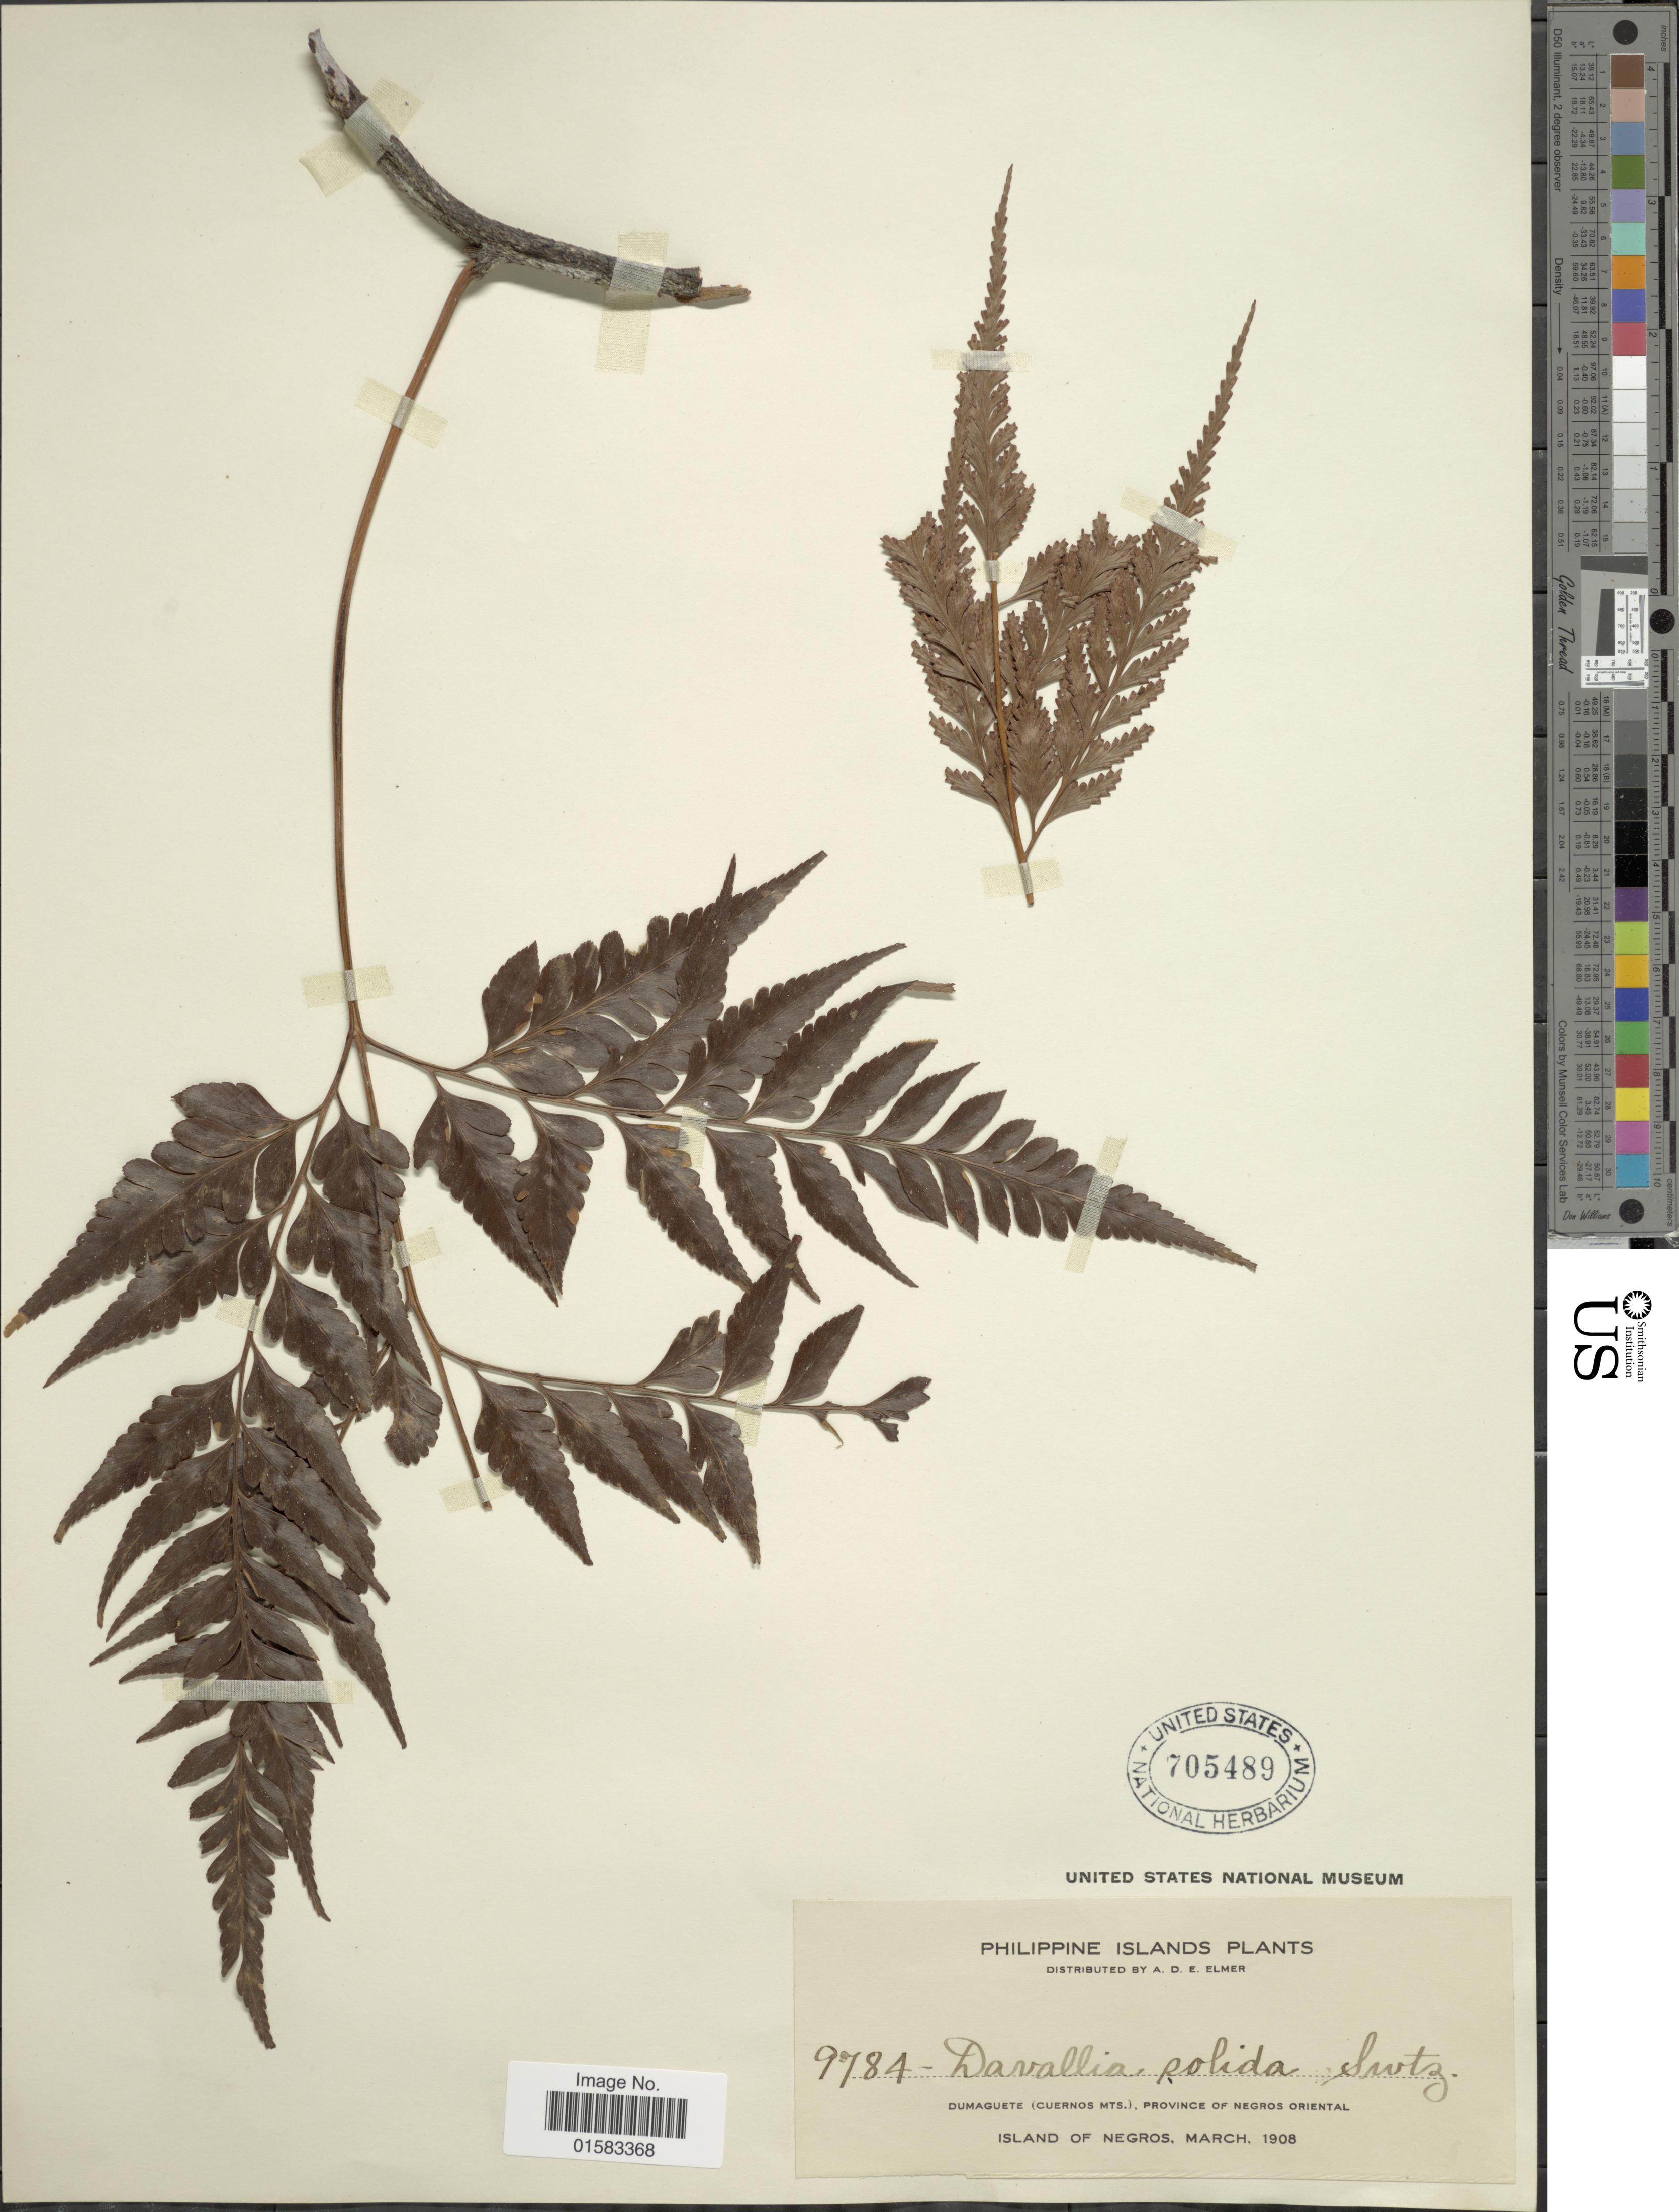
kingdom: Plantae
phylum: Tracheophyta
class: Polypodiopsida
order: Polypodiales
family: Davalliaceae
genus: Davallia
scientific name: Davallia solida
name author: (G. Forst.) Sw.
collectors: A. D. E. Elmer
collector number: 9784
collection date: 1908-03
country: Philippines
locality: Dumaguete (Cuernos Mts), Province of Negros Oriental, Island of Negros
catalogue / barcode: US 705489